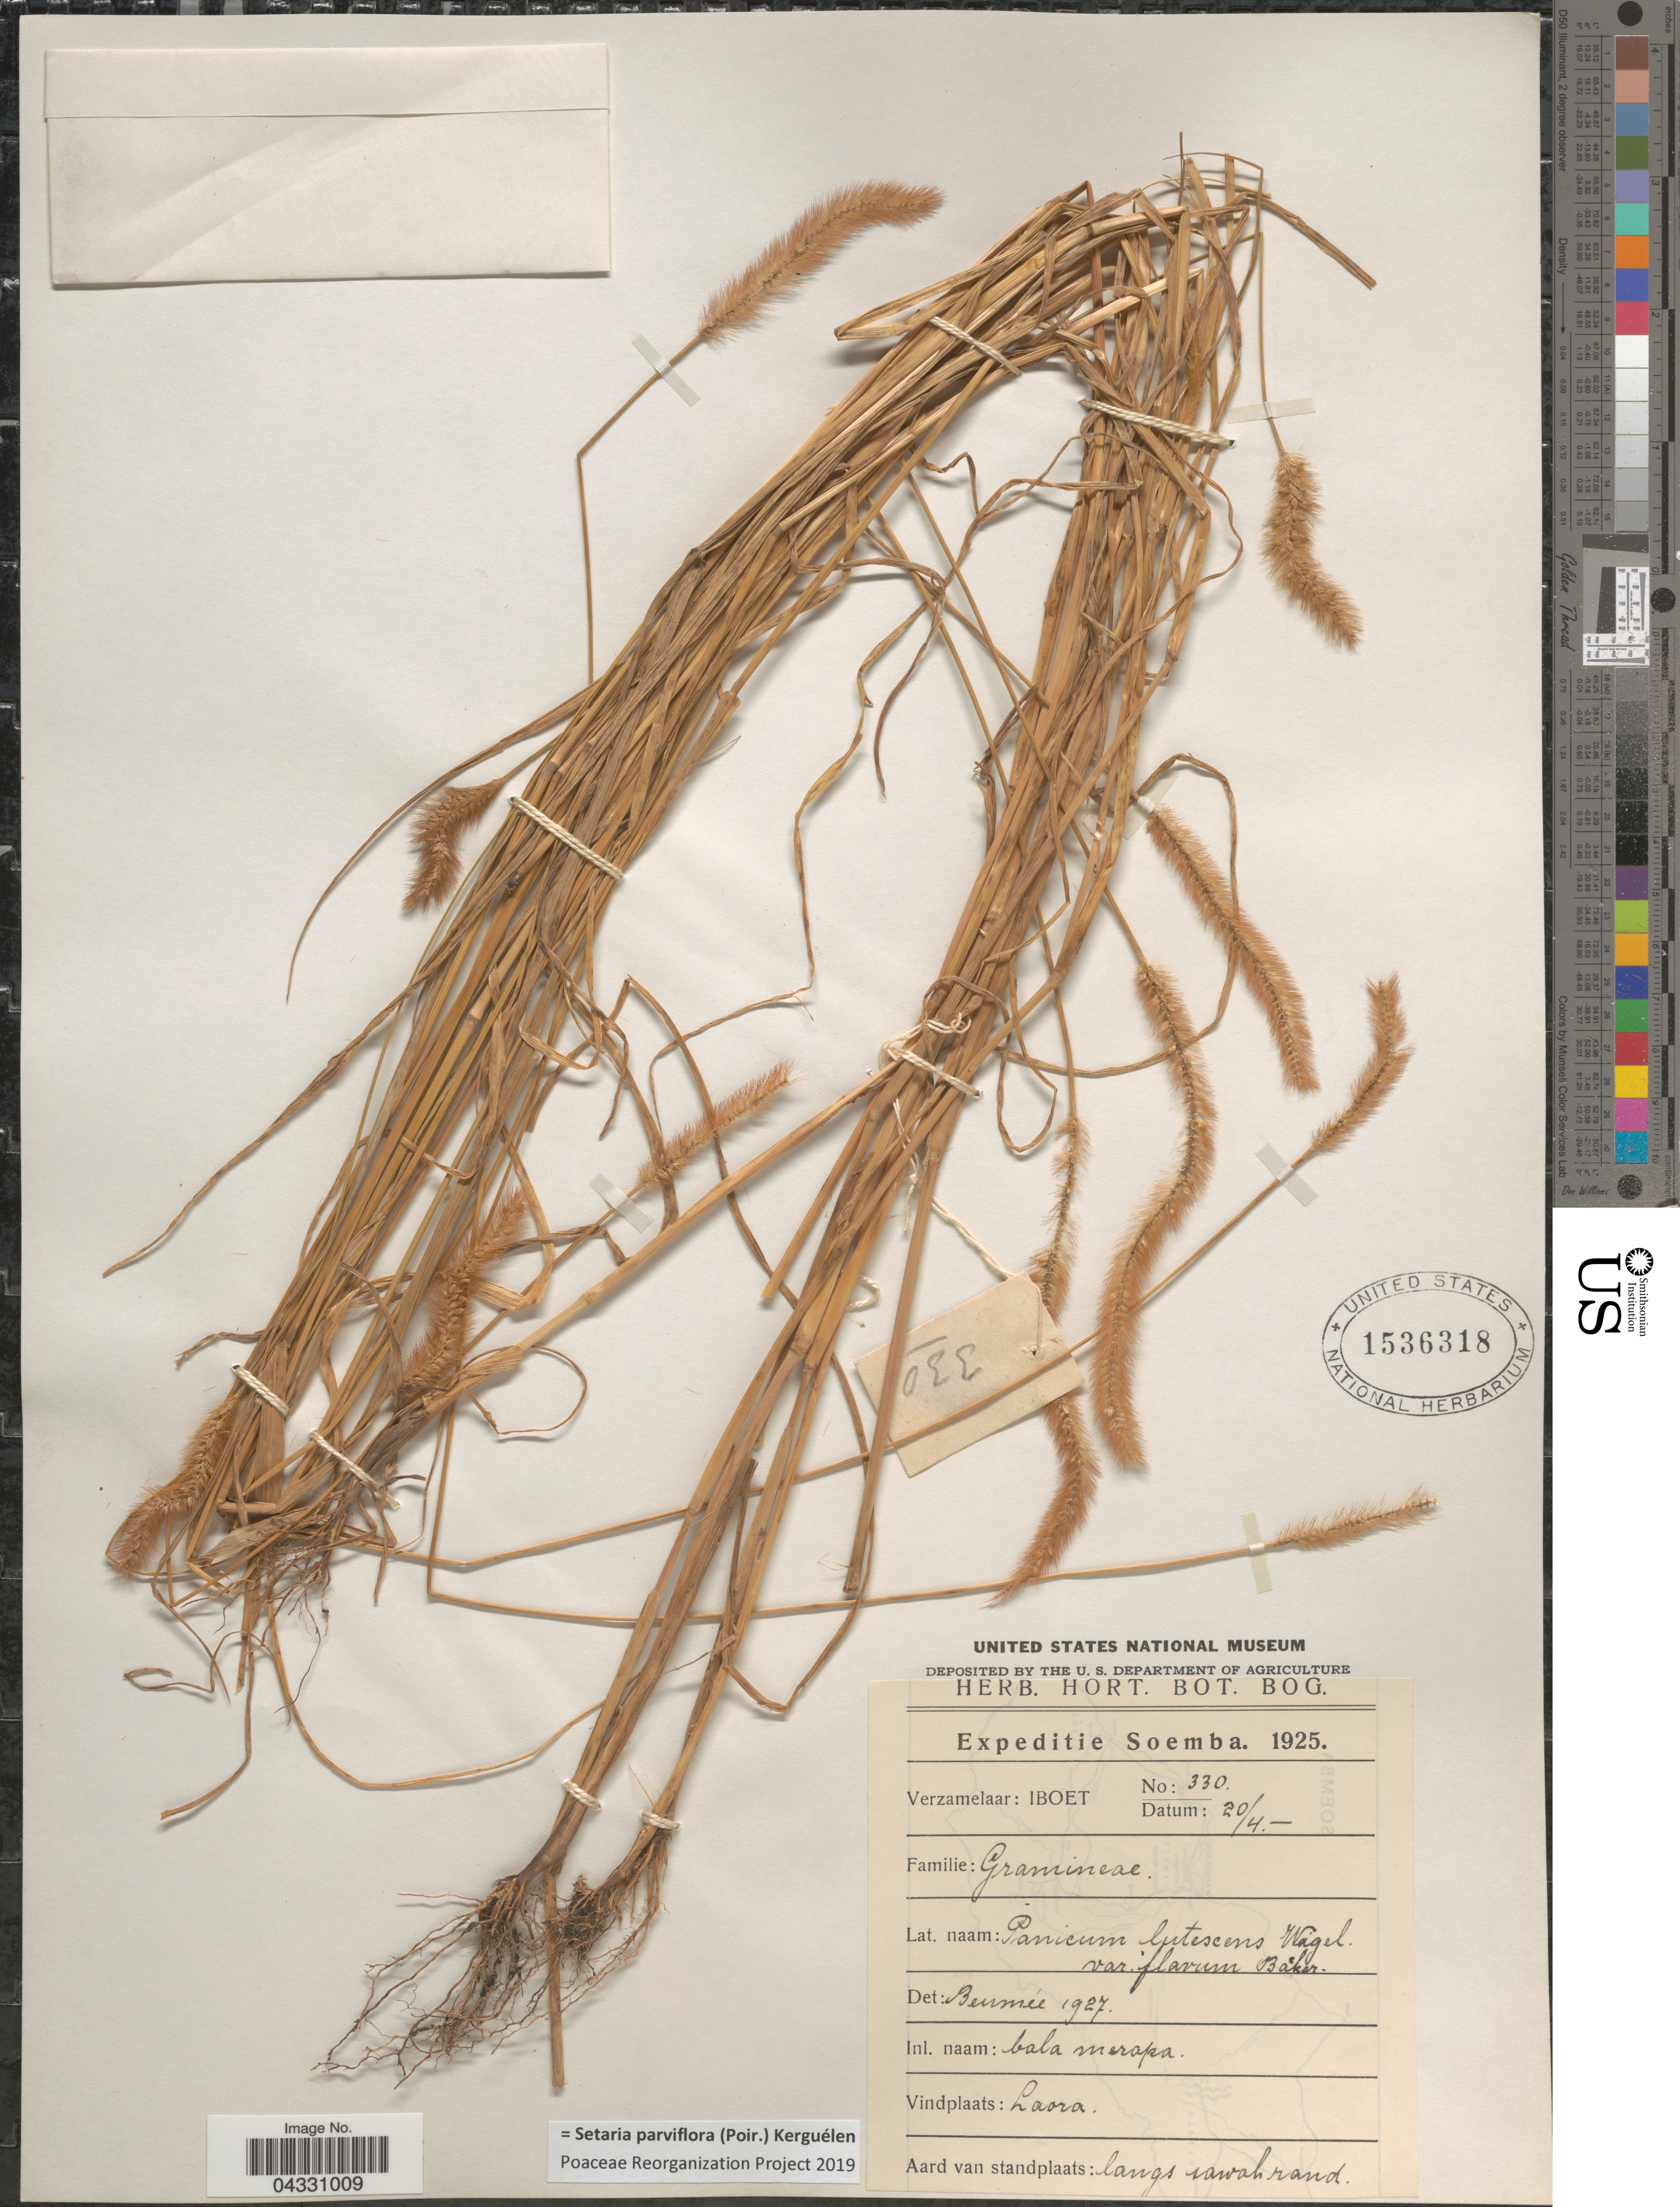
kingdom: Plantae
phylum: Tracheophyta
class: Liliopsida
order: Poales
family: Poaceae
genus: Setaria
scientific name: Setaria parviflora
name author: (Poir.) Kerguélen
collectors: -. Iboet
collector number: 330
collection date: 1925-04-20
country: Indonesia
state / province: Nusa Tenggara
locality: Expeditie Soemba. 1925. Laora.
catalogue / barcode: US 1536318